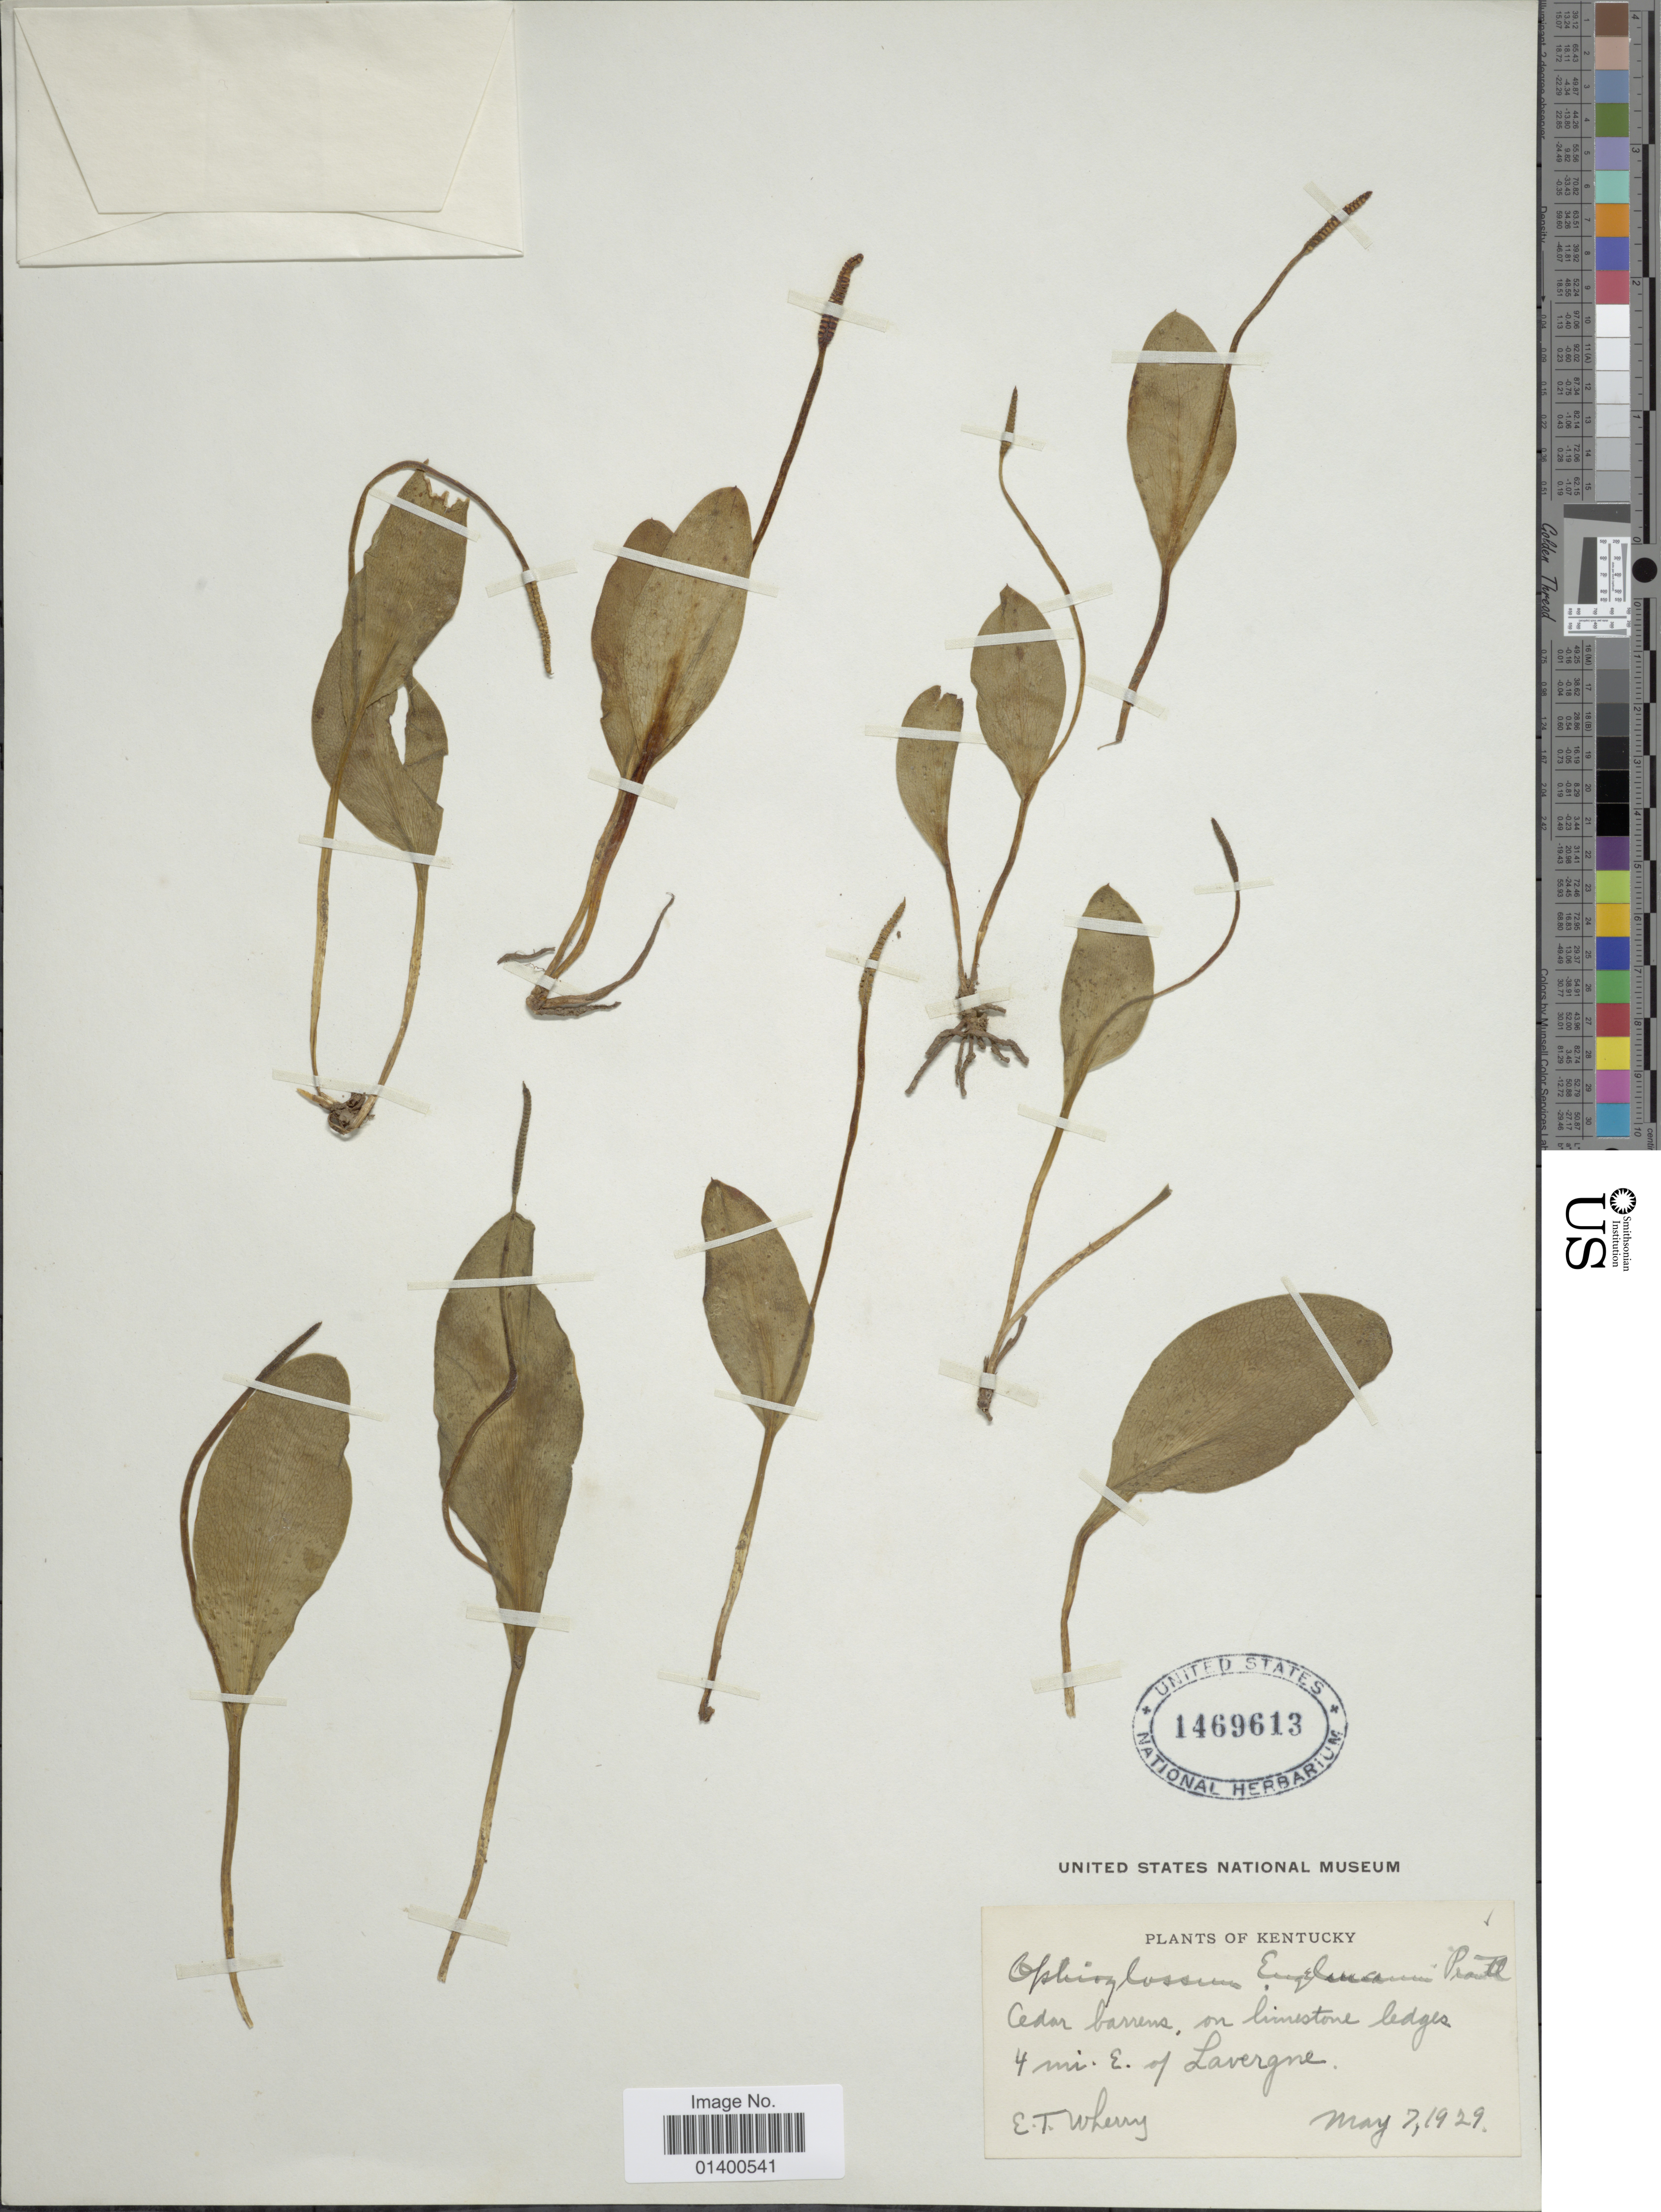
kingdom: Plantae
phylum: Tracheophyta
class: Polypodiopsida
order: Ophioglossales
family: Ophioglossaceae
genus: Ophioglossum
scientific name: Ophioglossum engelmannii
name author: Prantl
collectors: E. T. Wherry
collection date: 1929-05-07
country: United States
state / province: Kentucky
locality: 4 mi E. of Lavergne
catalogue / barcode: US 1469613